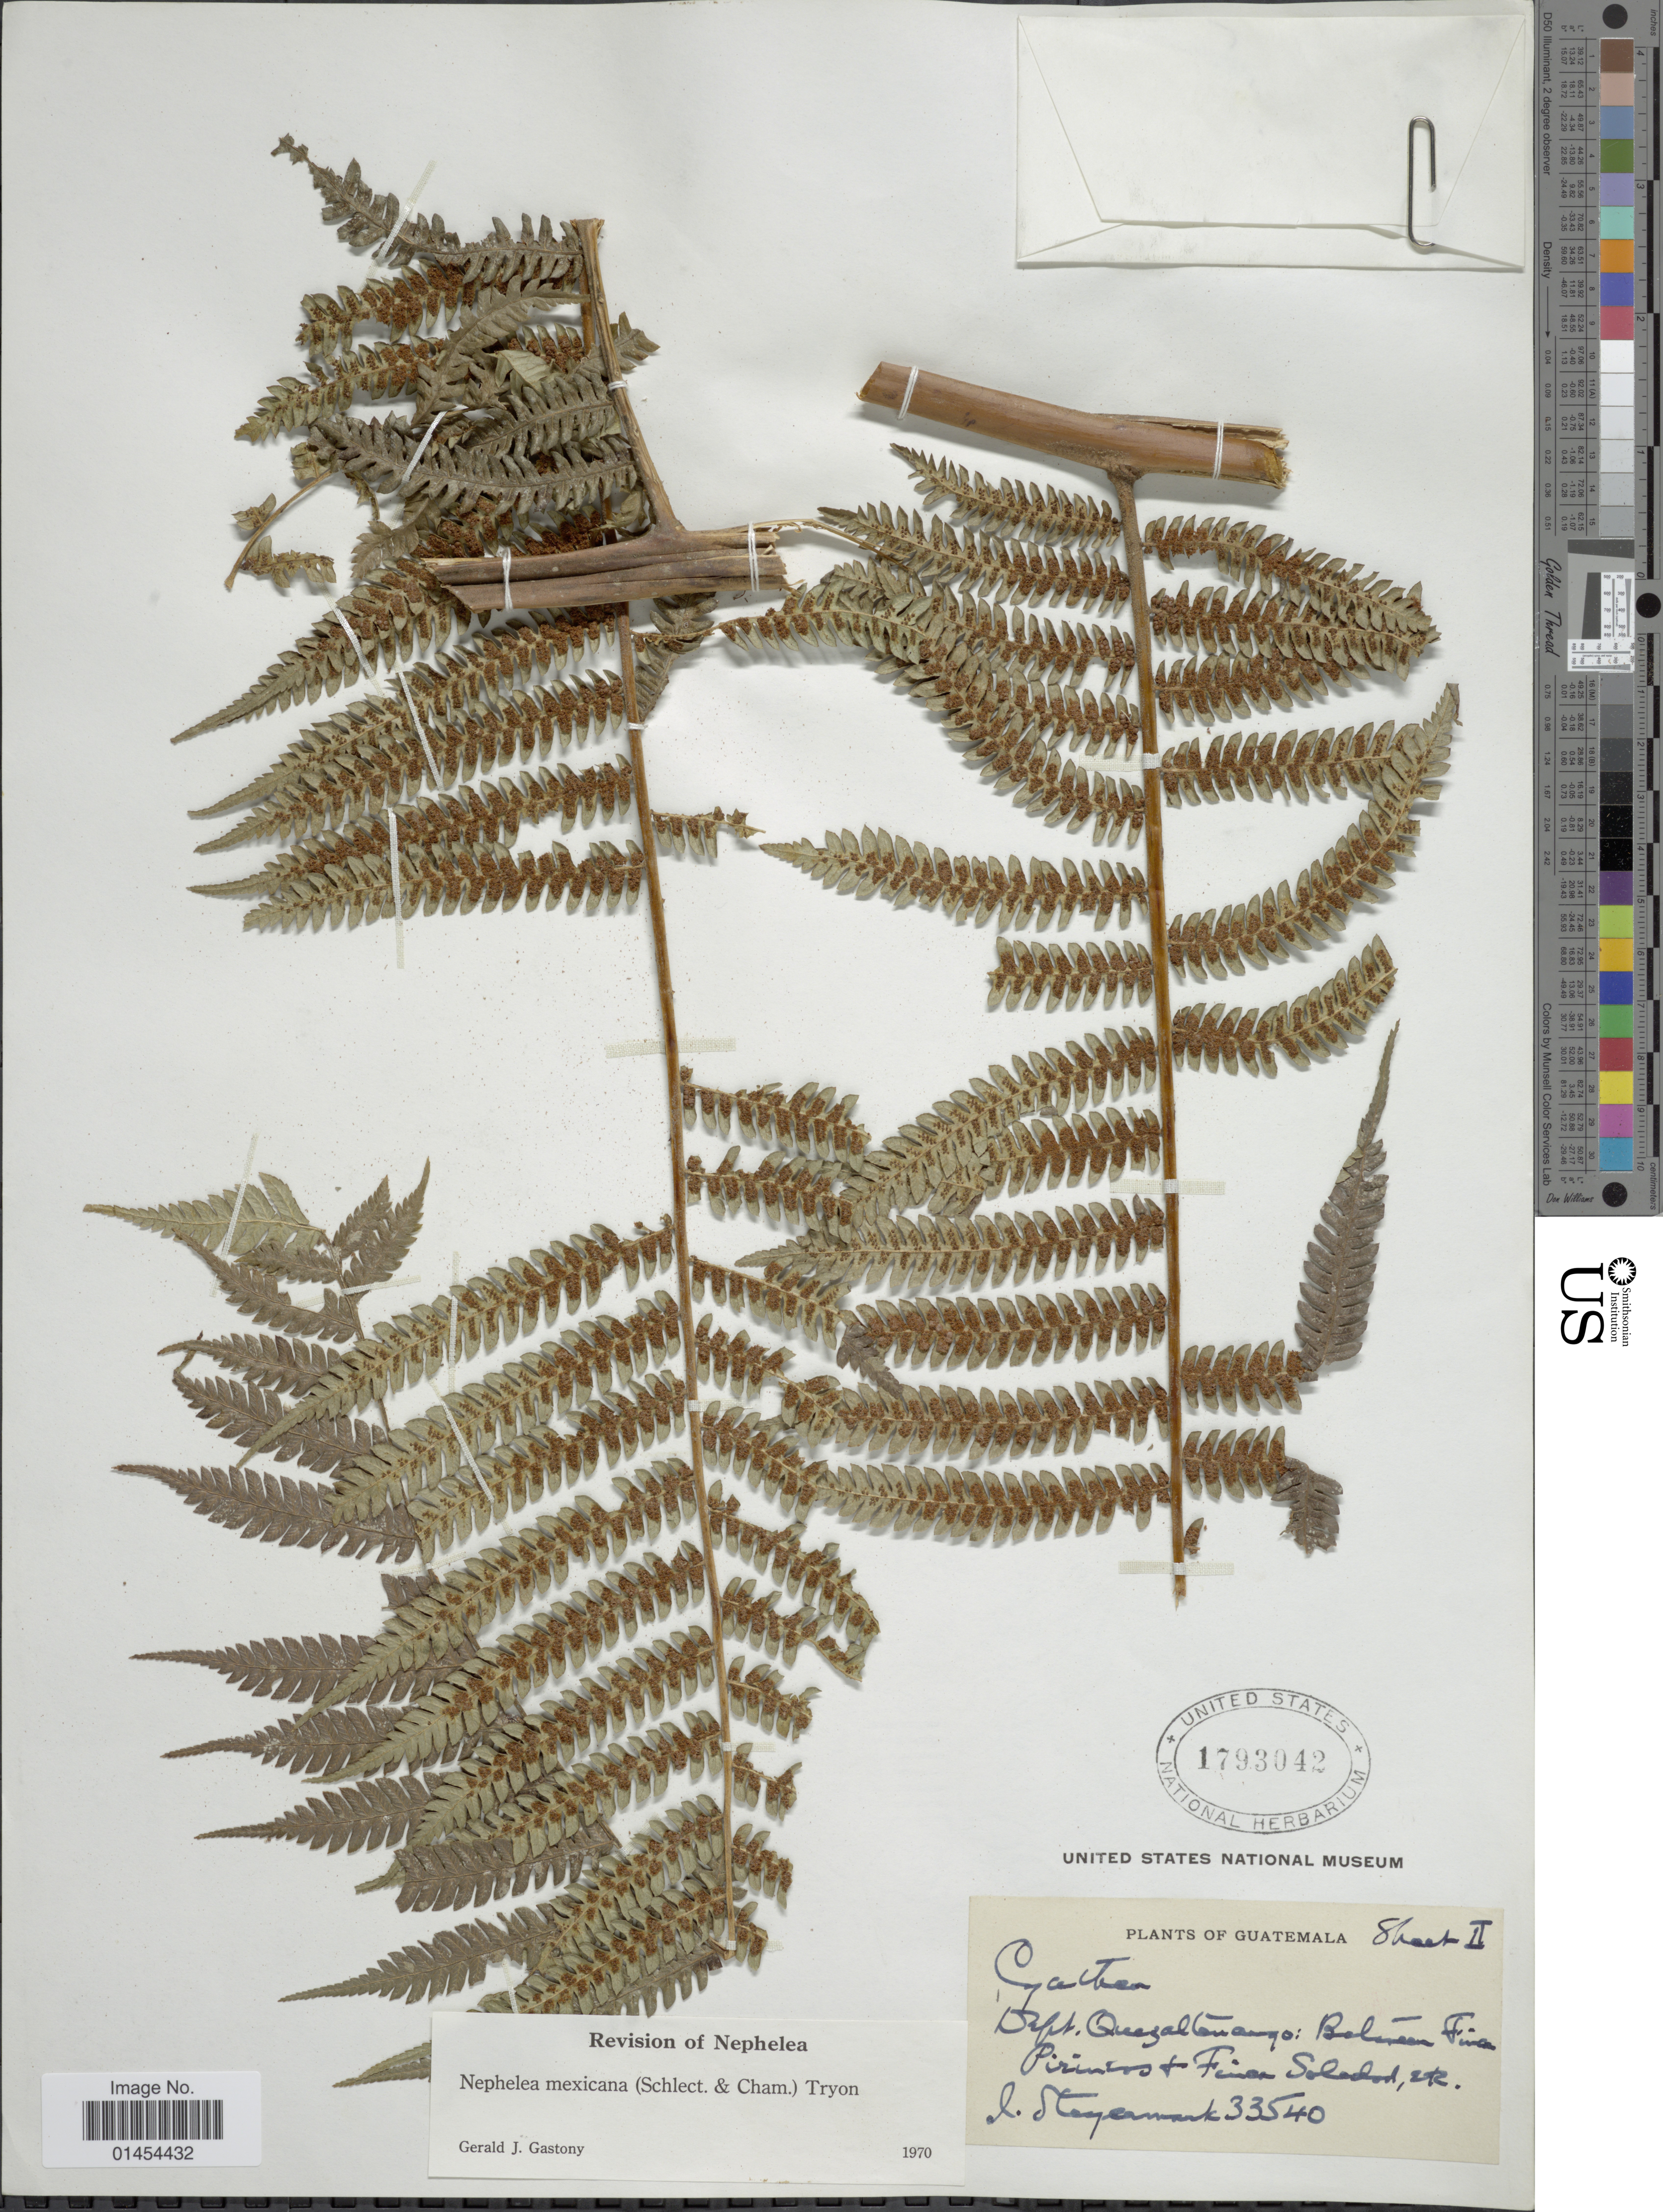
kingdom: Plantae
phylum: Tracheophyta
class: Polypodiopsida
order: Cyatheales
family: Cyatheaceae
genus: Alsophila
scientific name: Alsophila firma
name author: (Baker) D.S. Conant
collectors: J. Steyermark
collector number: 33540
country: Guatemala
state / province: Quetzaltenango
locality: Between Finca Pirineos + Finca Soledad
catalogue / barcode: US 1793042